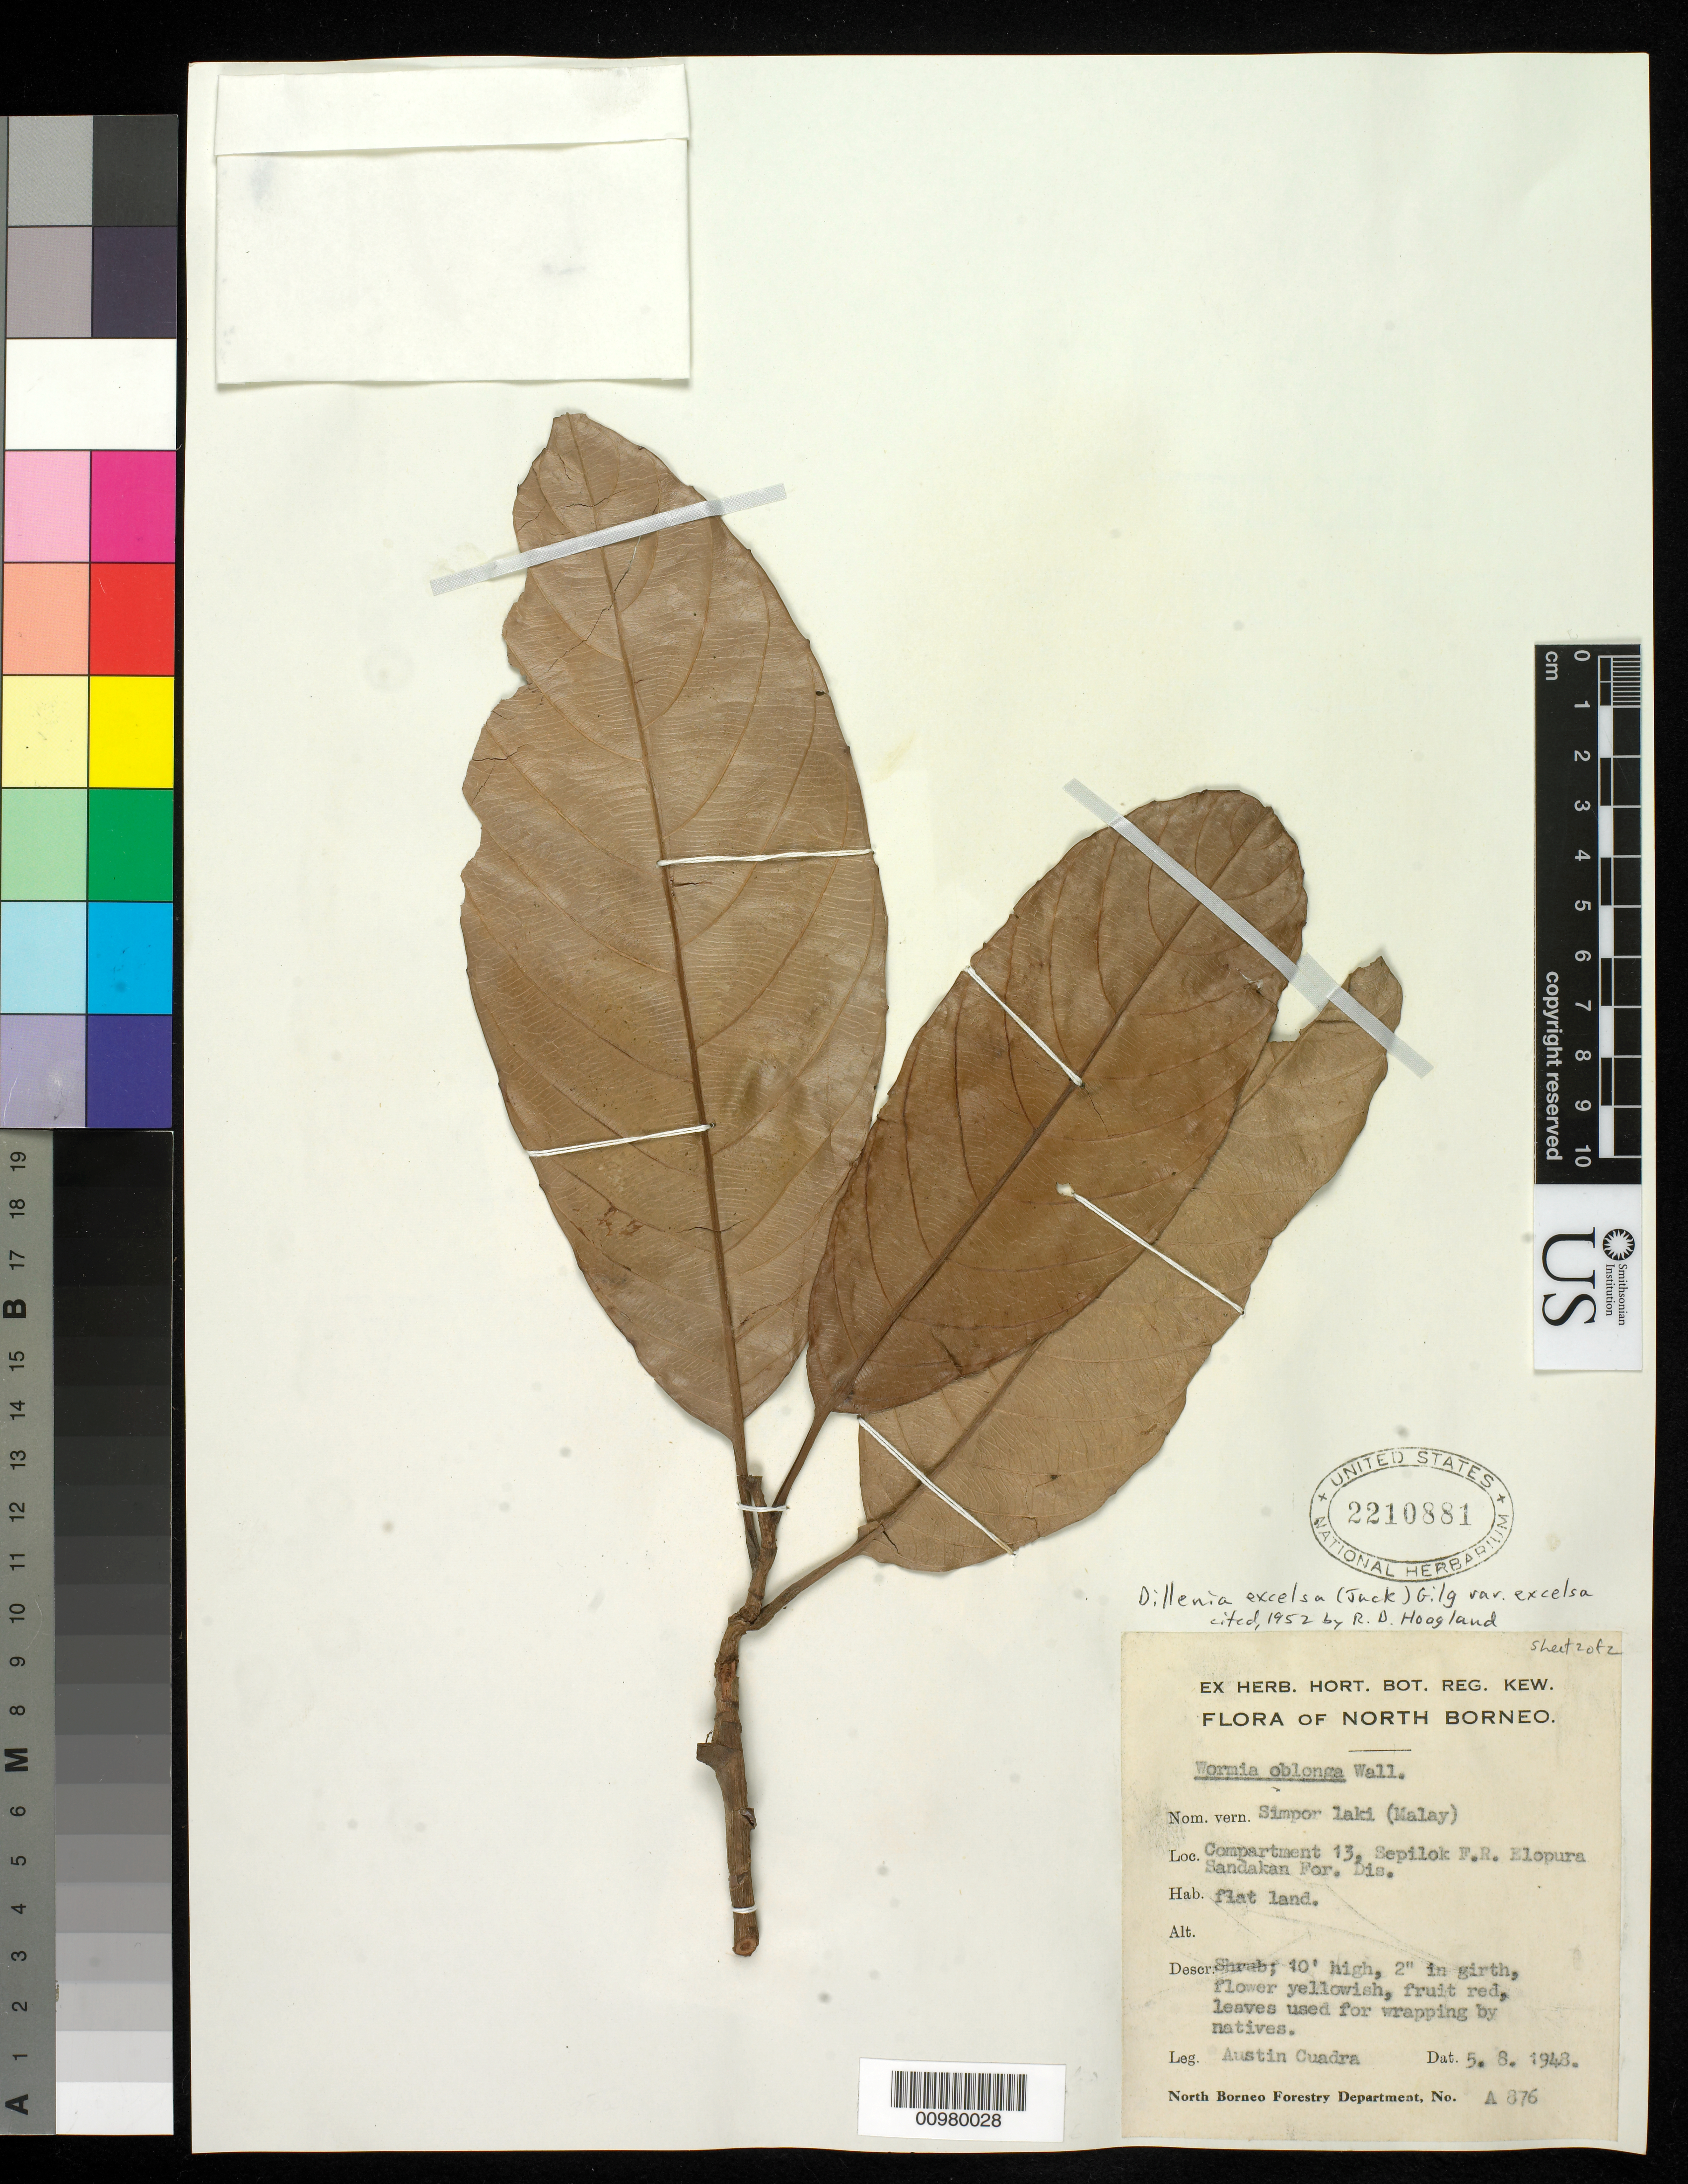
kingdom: Plantae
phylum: Tracheophyta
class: Magnoliopsida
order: Dilleniales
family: Dilleniaceae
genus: Dillenia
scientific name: Dillenia excelsa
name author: (Jack) Martelli ex Gilg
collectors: A. Cuadra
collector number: A 876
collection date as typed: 08 May 1948 to 05 Aug 1948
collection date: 1948-05-08/1948-08-05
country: Malaysia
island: Borneo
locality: Sepilok F.R. Elopura Sandakan For. Dis.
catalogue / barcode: US 2210881